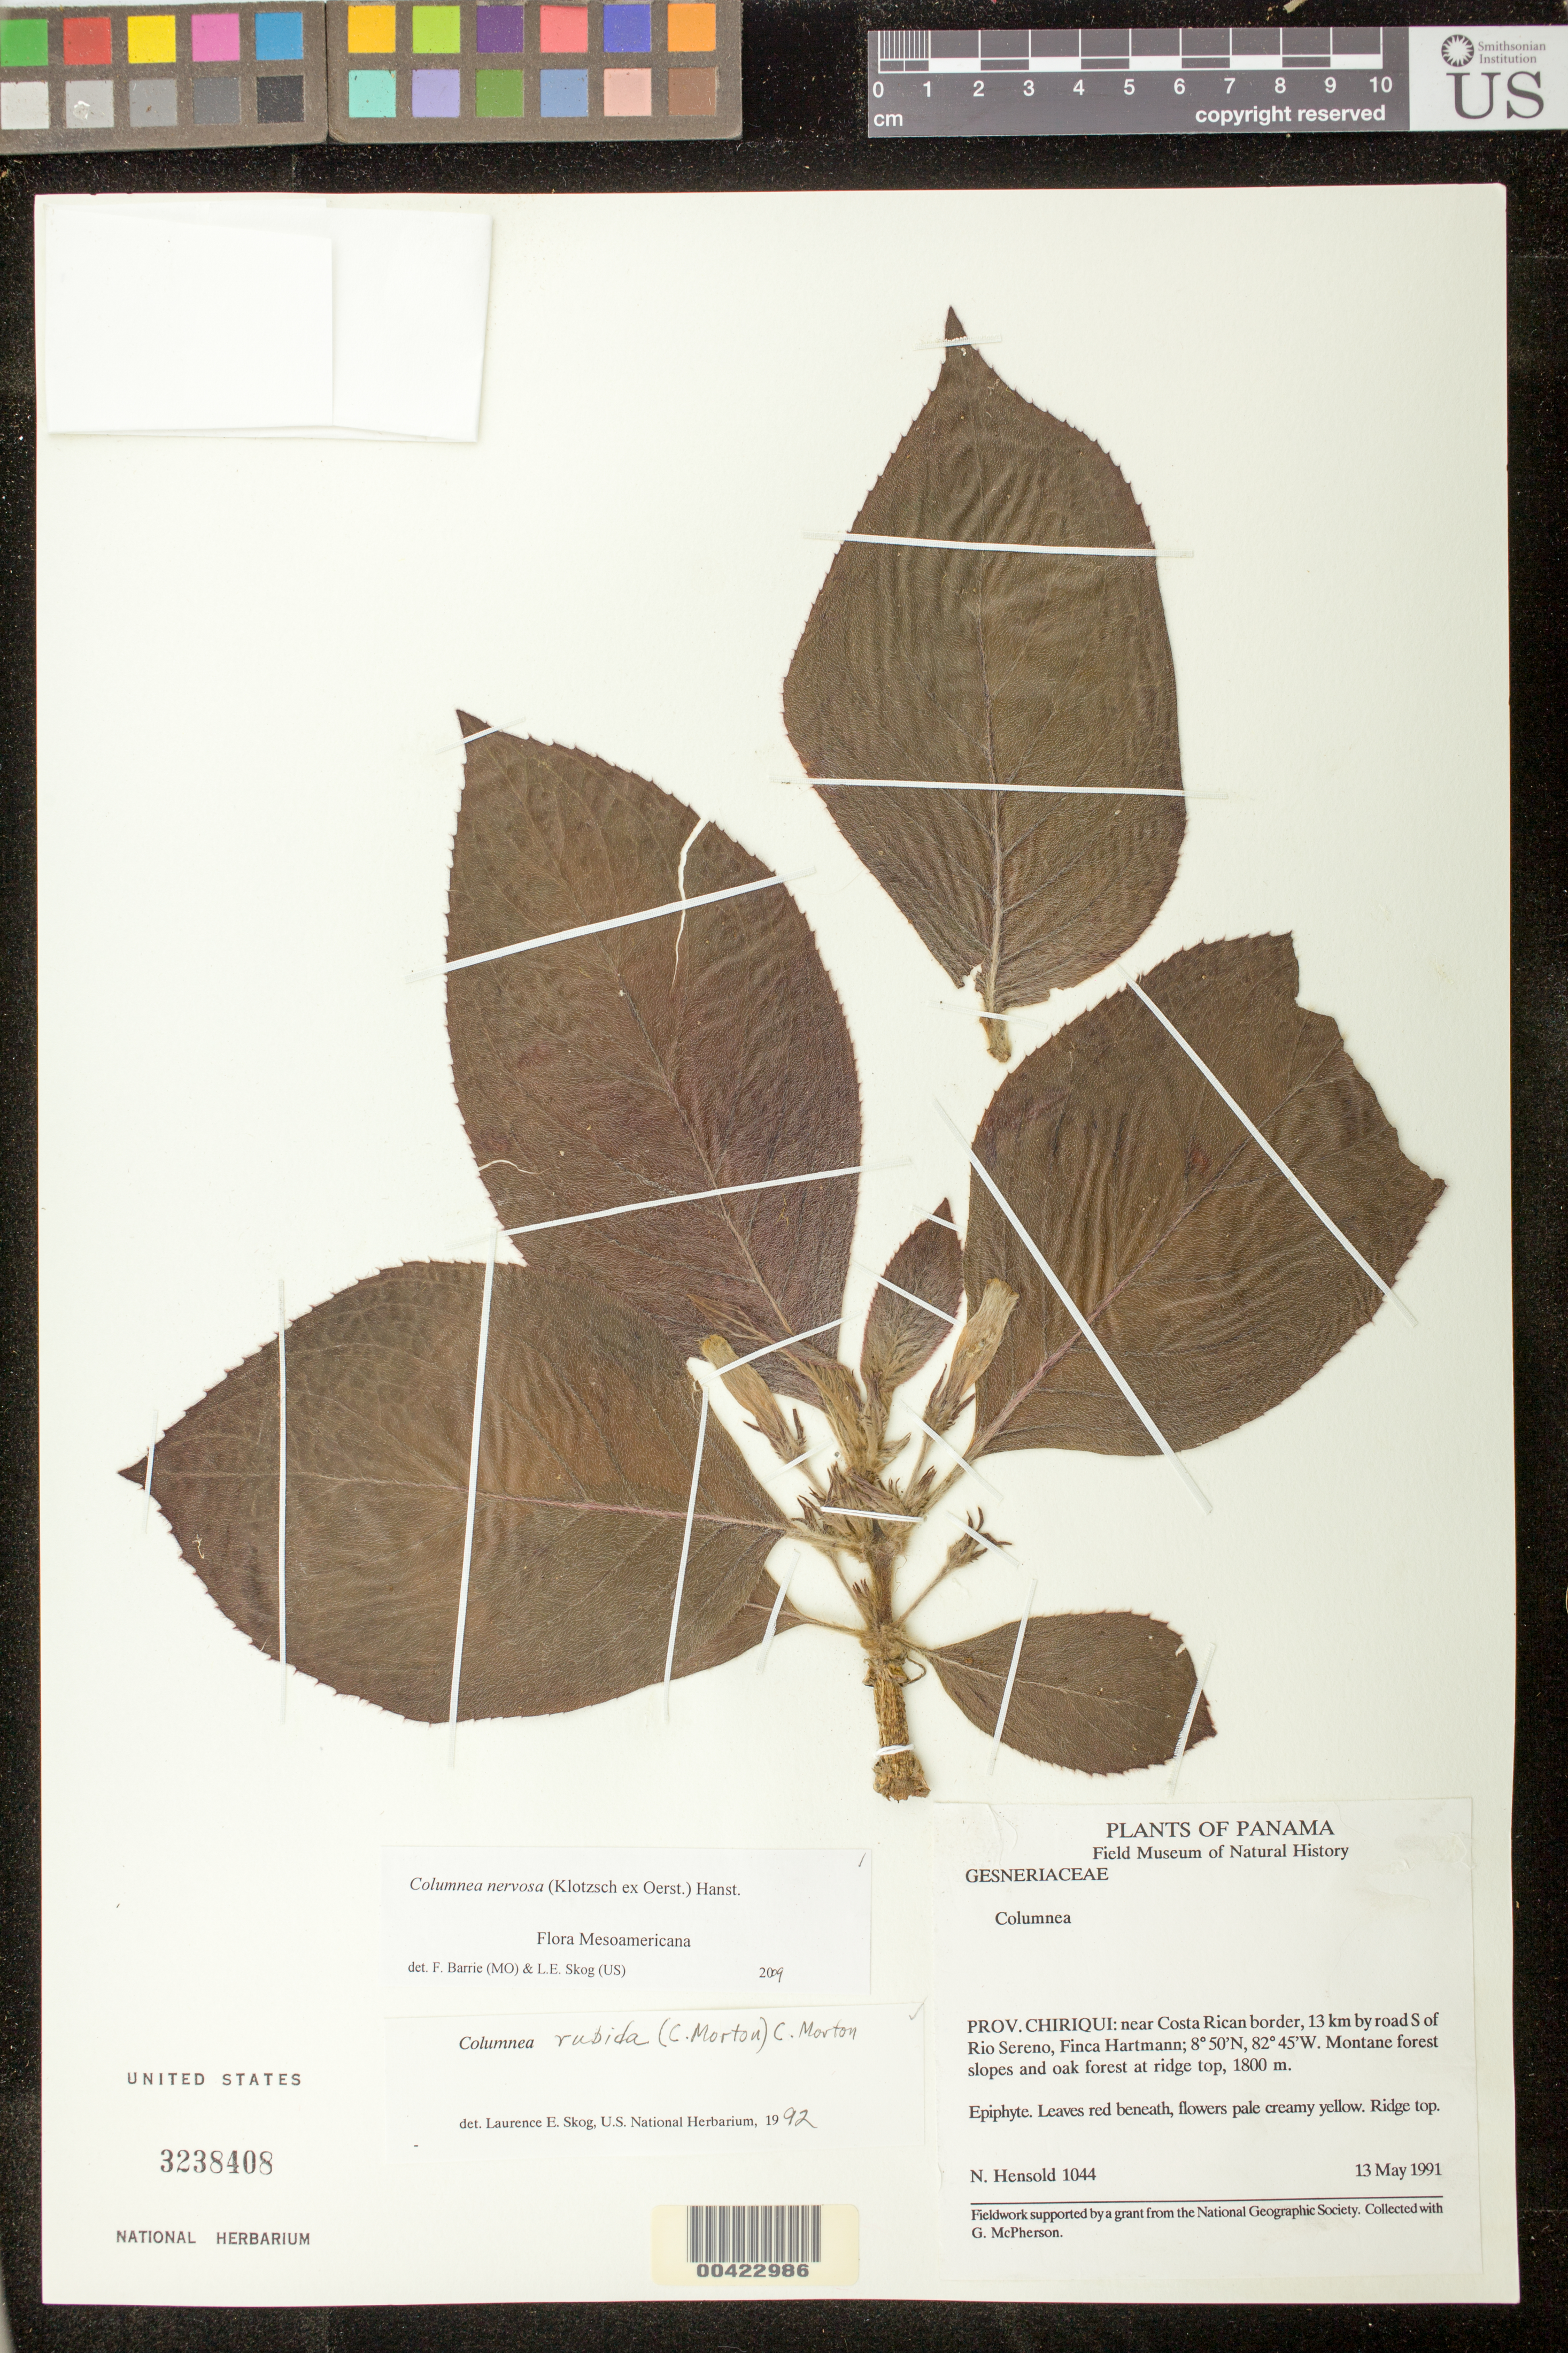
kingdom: Plantae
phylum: Tracheophyta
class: Magnoliopsida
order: Lamiales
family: Gesneriaceae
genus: Columnea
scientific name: Columnea nervosa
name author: (Klotzsch ex Oerst.) Hanst.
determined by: Barrie, F. R.; Skog, Laurence E.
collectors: N. Hensold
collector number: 1044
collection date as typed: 13 May 1991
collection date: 1991-05-13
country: Panama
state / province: Chiriquí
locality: S of Rio Sereno, Ginca Hartmann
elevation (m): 1800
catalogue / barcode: US 3238408